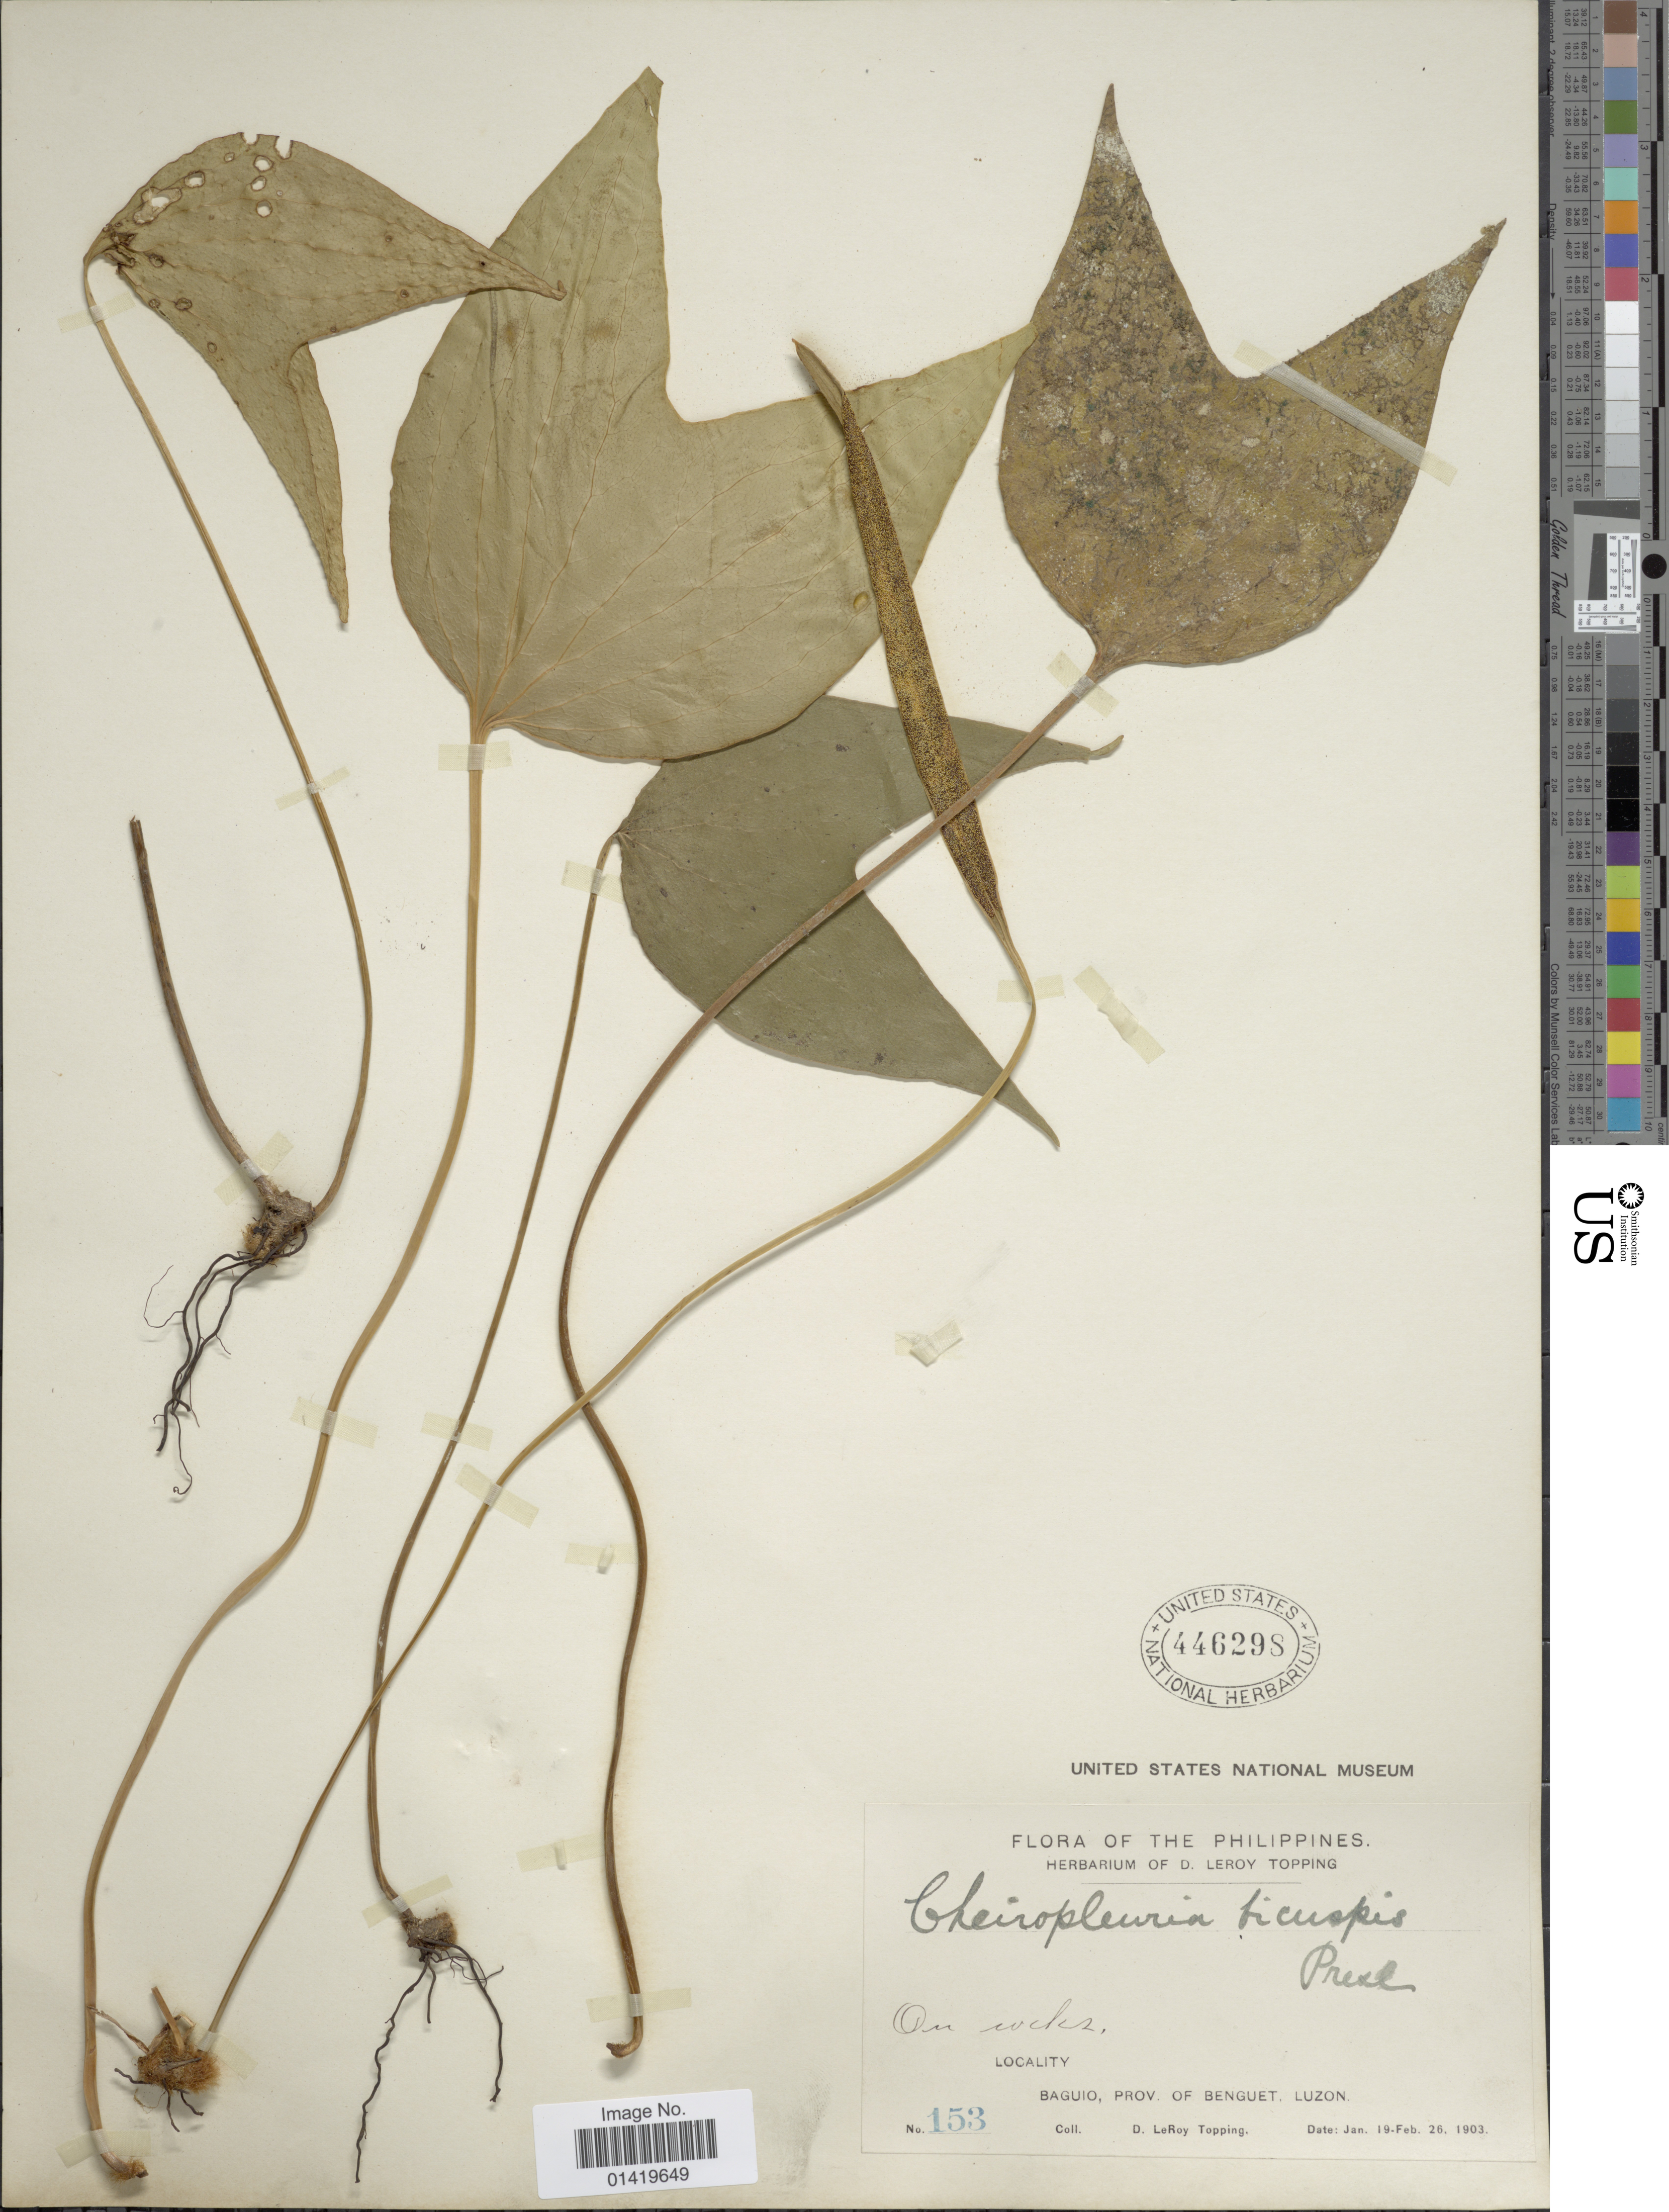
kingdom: Plantae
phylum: Tracheophyta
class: Polypodiopsida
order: Gleicheniales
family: Dipteridaceae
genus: Cheiropleuria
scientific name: Cheiropleuria bicuspis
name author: (Blume) C. Presl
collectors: D. L. Topping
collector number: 153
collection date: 1903-01-19/1903-02-26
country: Philippines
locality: Baguio. Prov of Benguet, Luzon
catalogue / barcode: US 446298